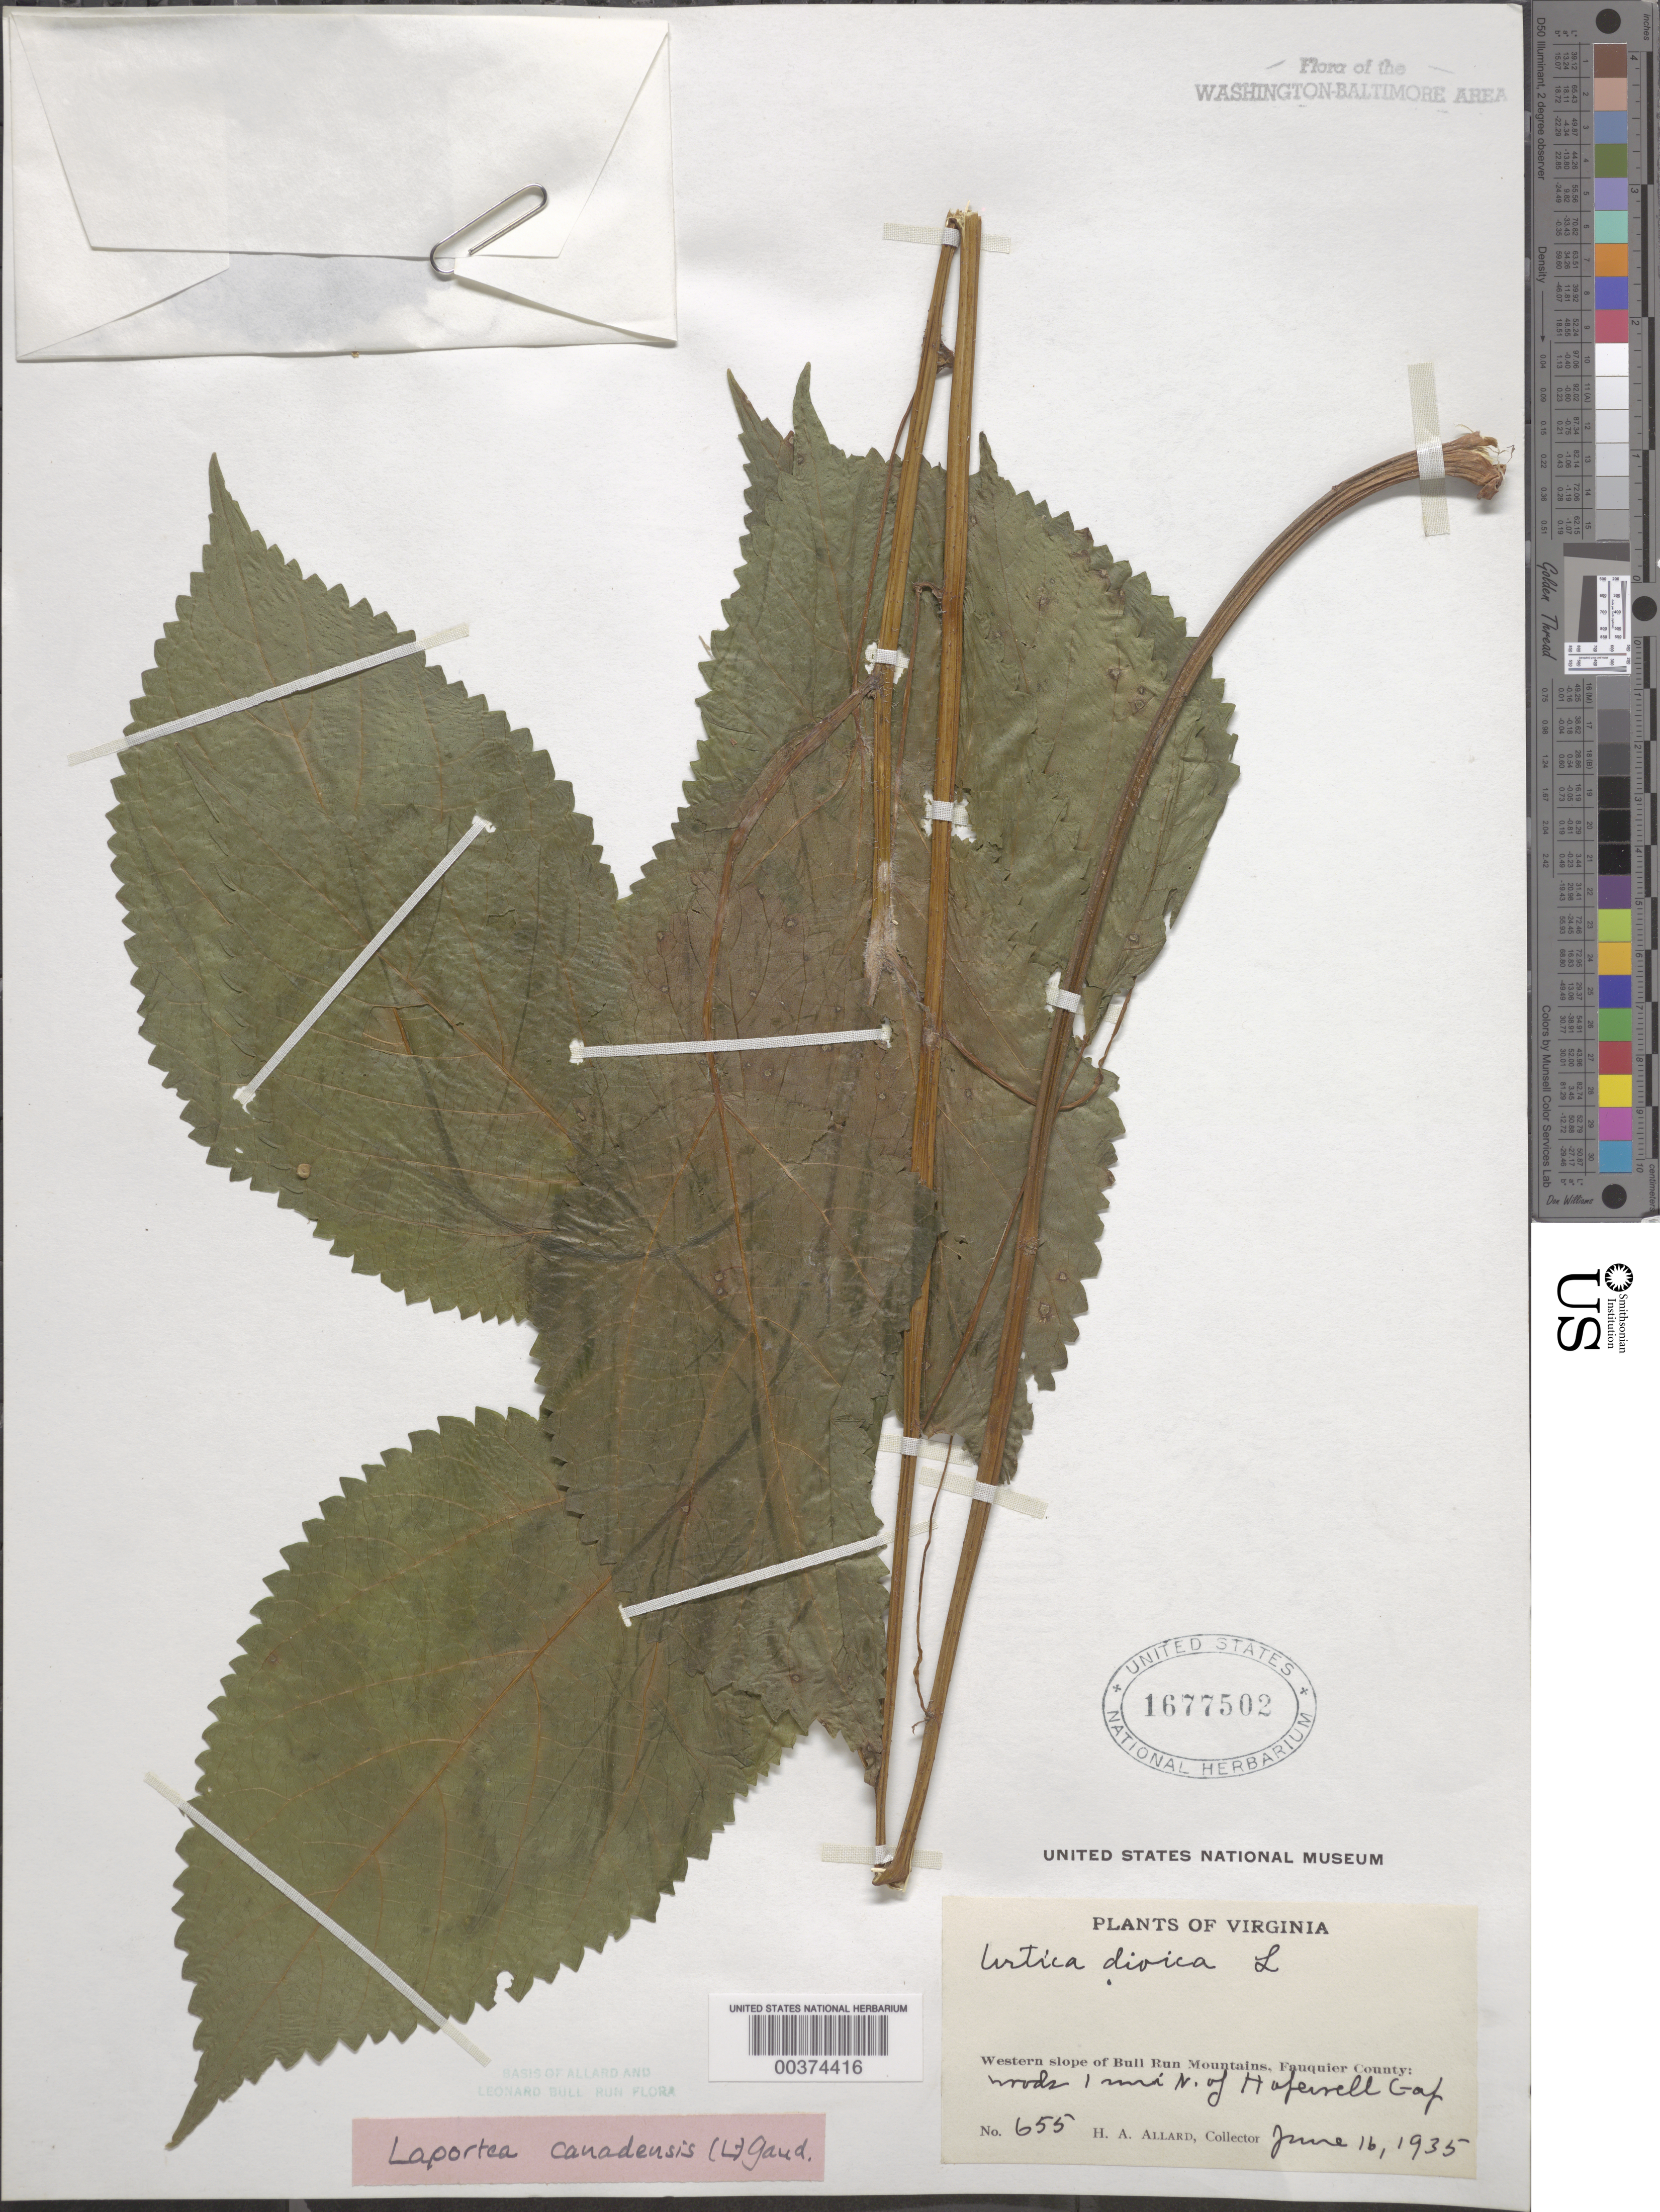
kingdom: Plantae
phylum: Tracheophyta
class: Magnoliopsida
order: Rosales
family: Urticaceae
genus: Laportea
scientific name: Laportea canadensis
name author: (L.) Wedd.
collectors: H. A. Allard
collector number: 655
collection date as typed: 16 Jun 1935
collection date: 1935-06-16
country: United States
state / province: Virginia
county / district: Fauquier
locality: North of Hopewell Gap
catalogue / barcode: US 1677502